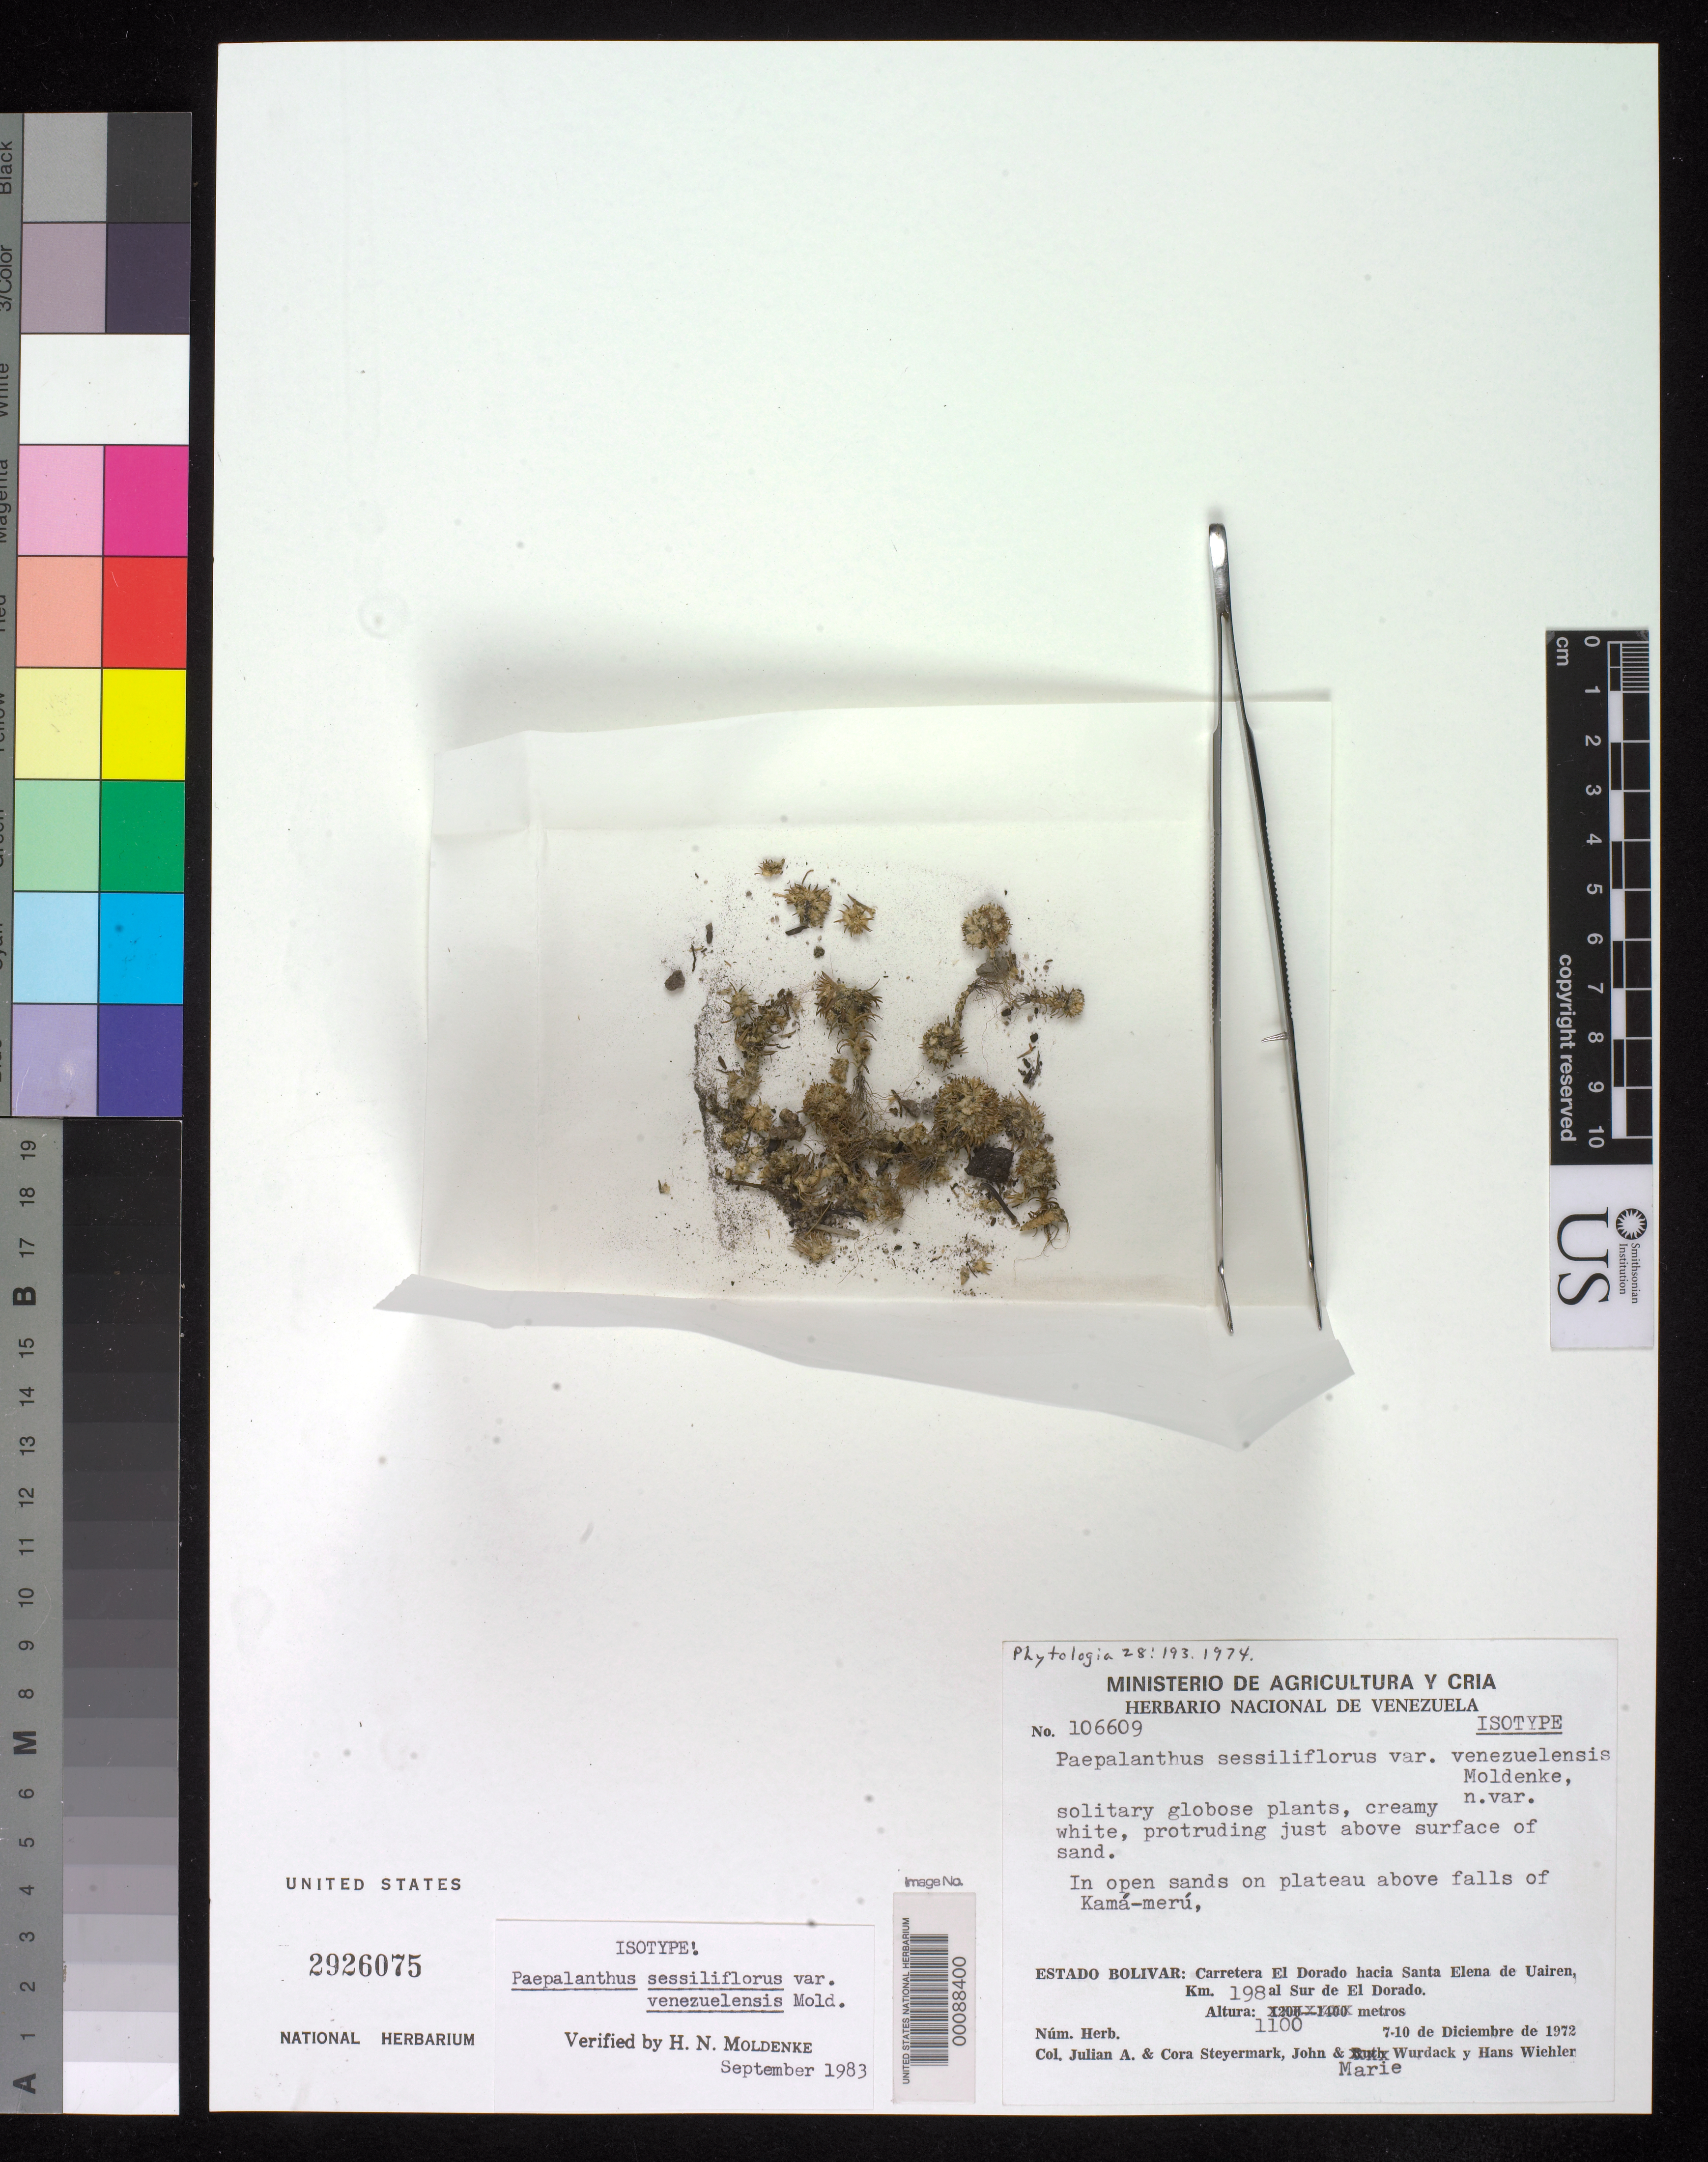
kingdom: Plantae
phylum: Tracheophyta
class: Liliopsida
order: Poales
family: Eriocaulaceae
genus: Paepalanthus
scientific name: Paepalanthus sessiliflorus var. venezuelensis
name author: Moldenke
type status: Isotype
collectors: J. Steyermark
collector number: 106609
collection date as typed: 07 Dec 1972 to 10 Dec 1972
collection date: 1972-12-07/1972-12-10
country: Venezuela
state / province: Bolivar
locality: Carretera El Dorado Hacia Santa Elena de Uarien, km 198 al Sur de El Dorado.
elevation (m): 1100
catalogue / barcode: US 2926075